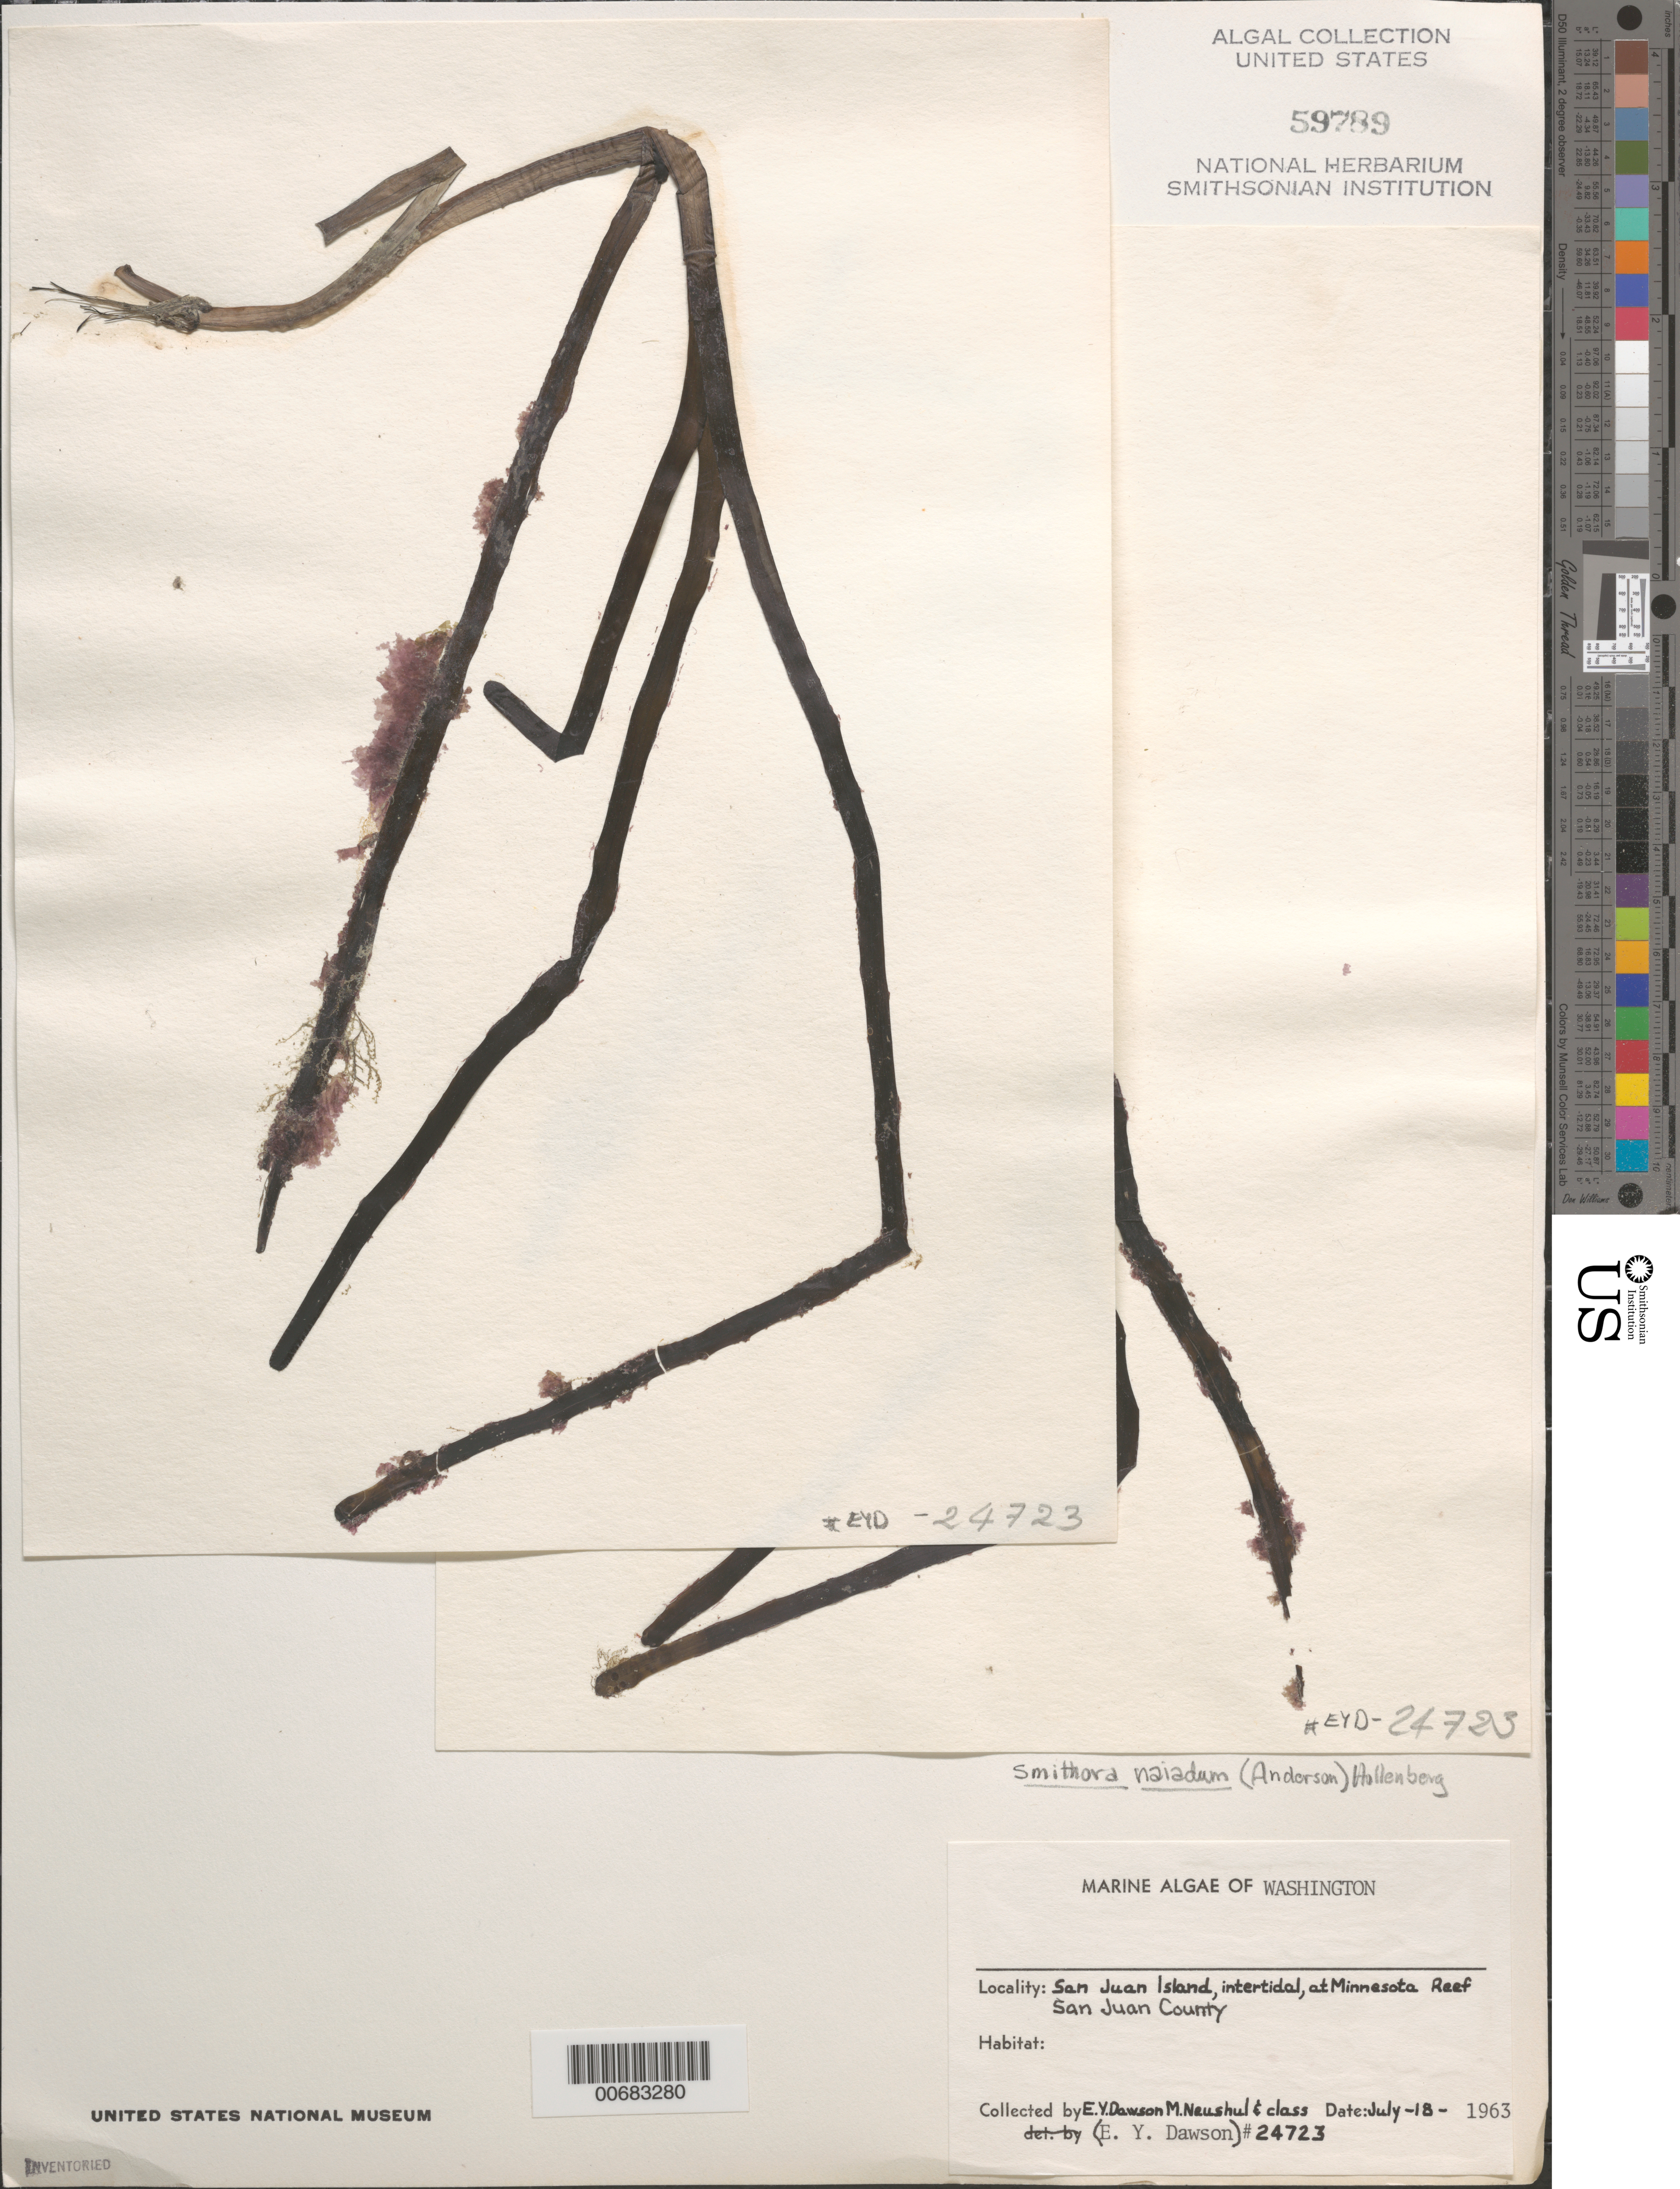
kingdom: Plantae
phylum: Rhodophyta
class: Compsopogonophyceae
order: Erythropeltidales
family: Erythrotrichiaceae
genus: Smithora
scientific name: Smithora naiadum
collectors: E. Y. Dawson, M. Neushul & Algae Class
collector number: EYD 24723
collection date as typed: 18 Jul 1963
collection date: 1963-07-18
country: United States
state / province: Washington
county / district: San Juan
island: San Juan Island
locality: Minnesota Reef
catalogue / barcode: US 59789